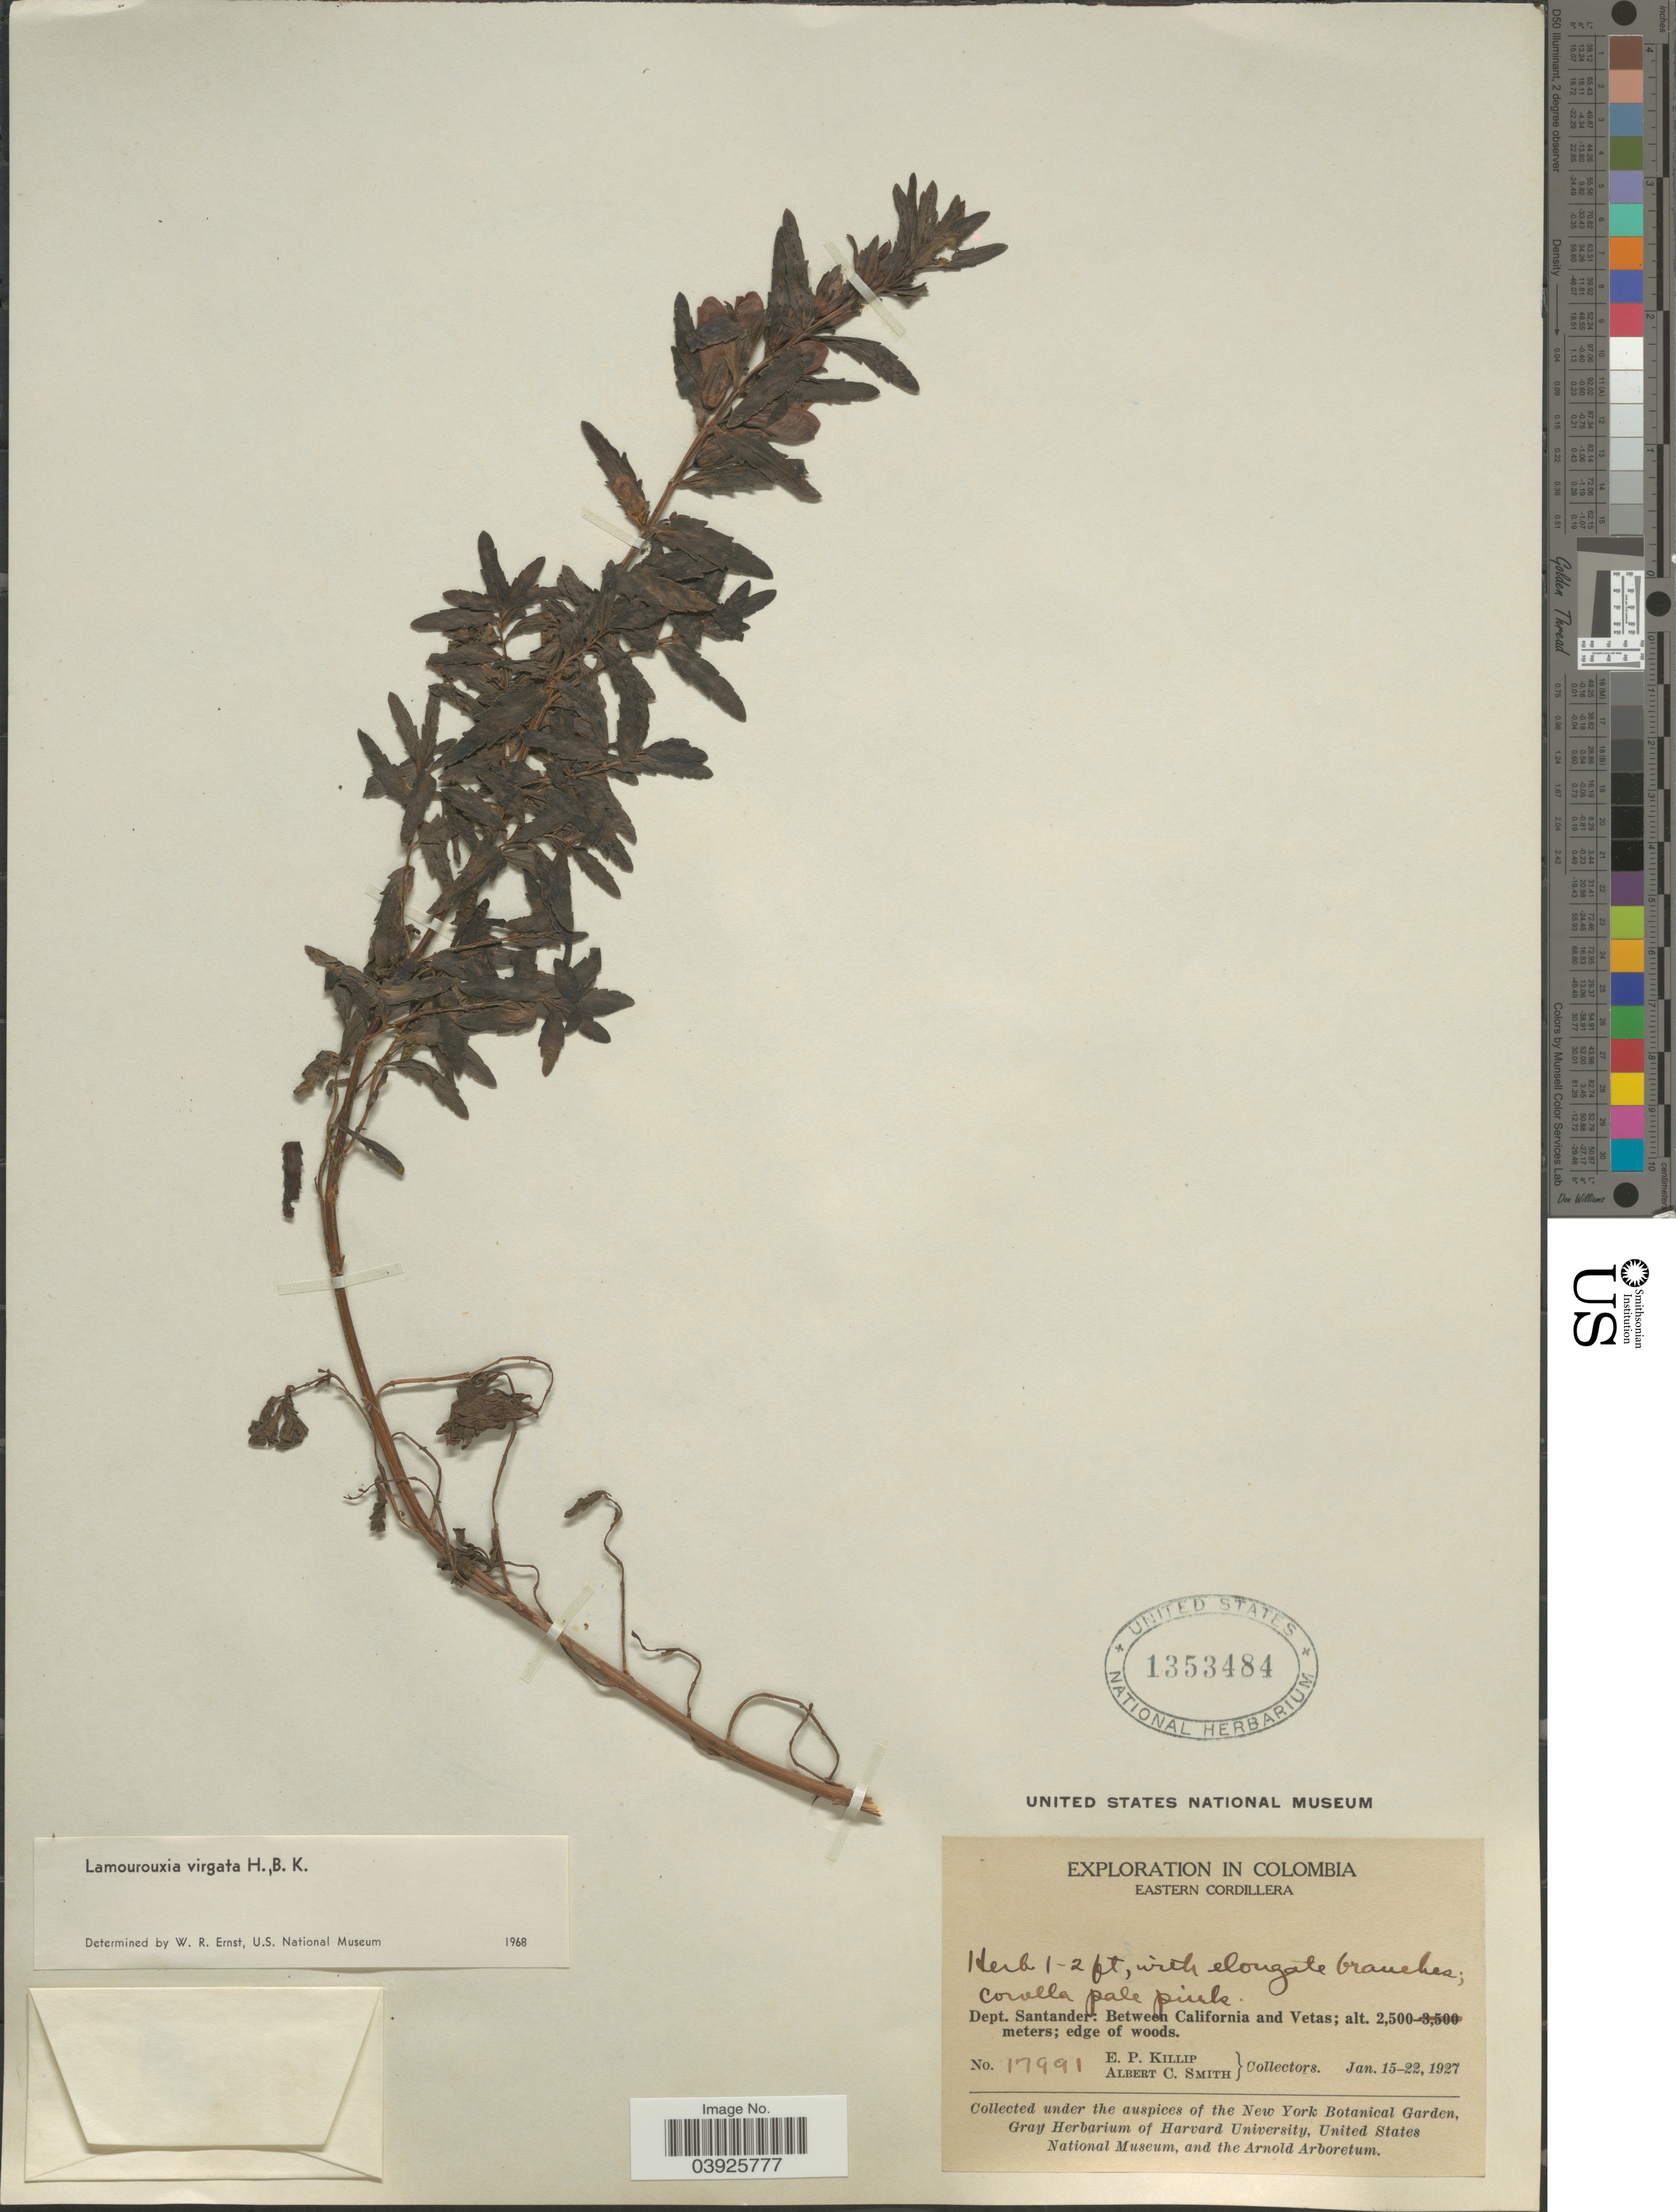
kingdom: Plantae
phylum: Tracheophyta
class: Magnoliopsida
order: Lamiales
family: Orobanchaceae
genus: Lamourouxia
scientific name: Lamourouxia virgata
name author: Kunth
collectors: E. P. Killip & A. C. Smith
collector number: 17991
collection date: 1927-01-15/1927-01-22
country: Colombia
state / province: Santander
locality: Eastern Cordillera. Dept. Santander: Between California and Vetas; edge of woods.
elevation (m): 2500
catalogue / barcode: US 1353484